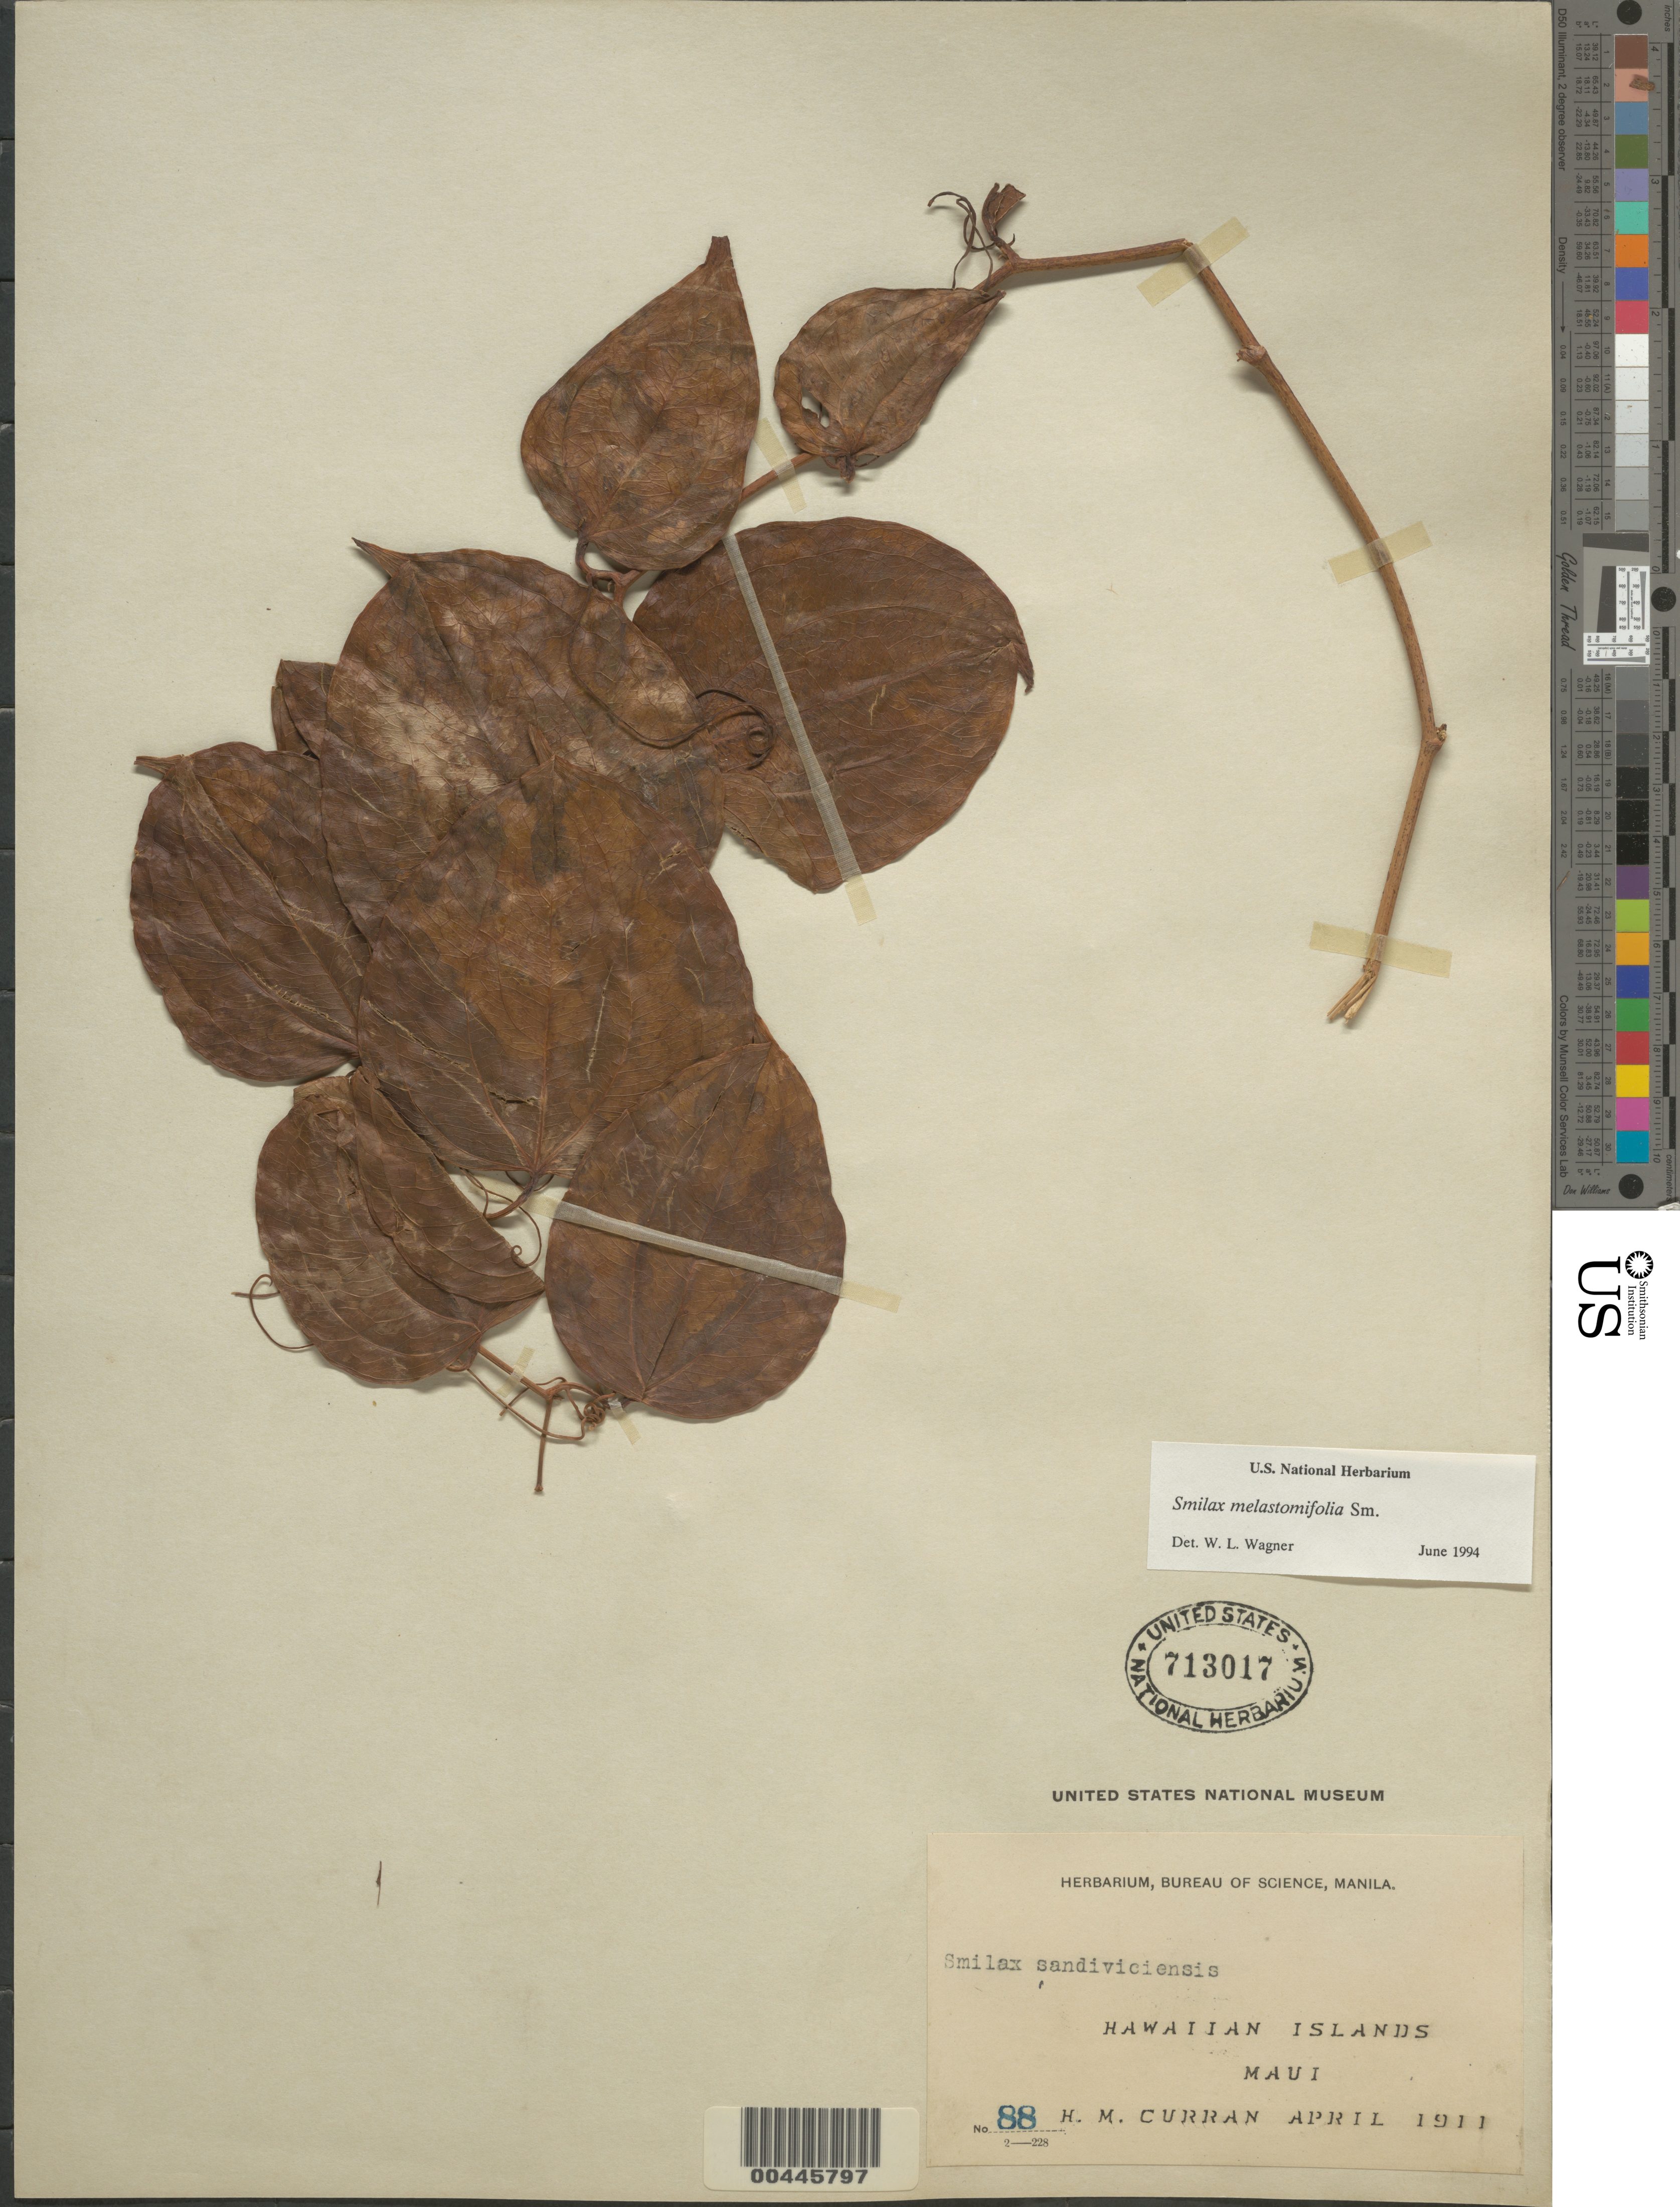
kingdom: Plantae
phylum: Tracheophyta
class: Liliopsida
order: Liliales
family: Smilacaceae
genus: Smilax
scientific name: Smilax melastomifolia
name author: Sm.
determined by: Wagner, W. L., (BOT), Smithsonian Institution - National Museum of Natural History (UNITED STATES)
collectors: H. M. Curran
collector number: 88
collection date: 1911-04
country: United States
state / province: Hawaii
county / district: Maui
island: Maui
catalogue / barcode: US 713017